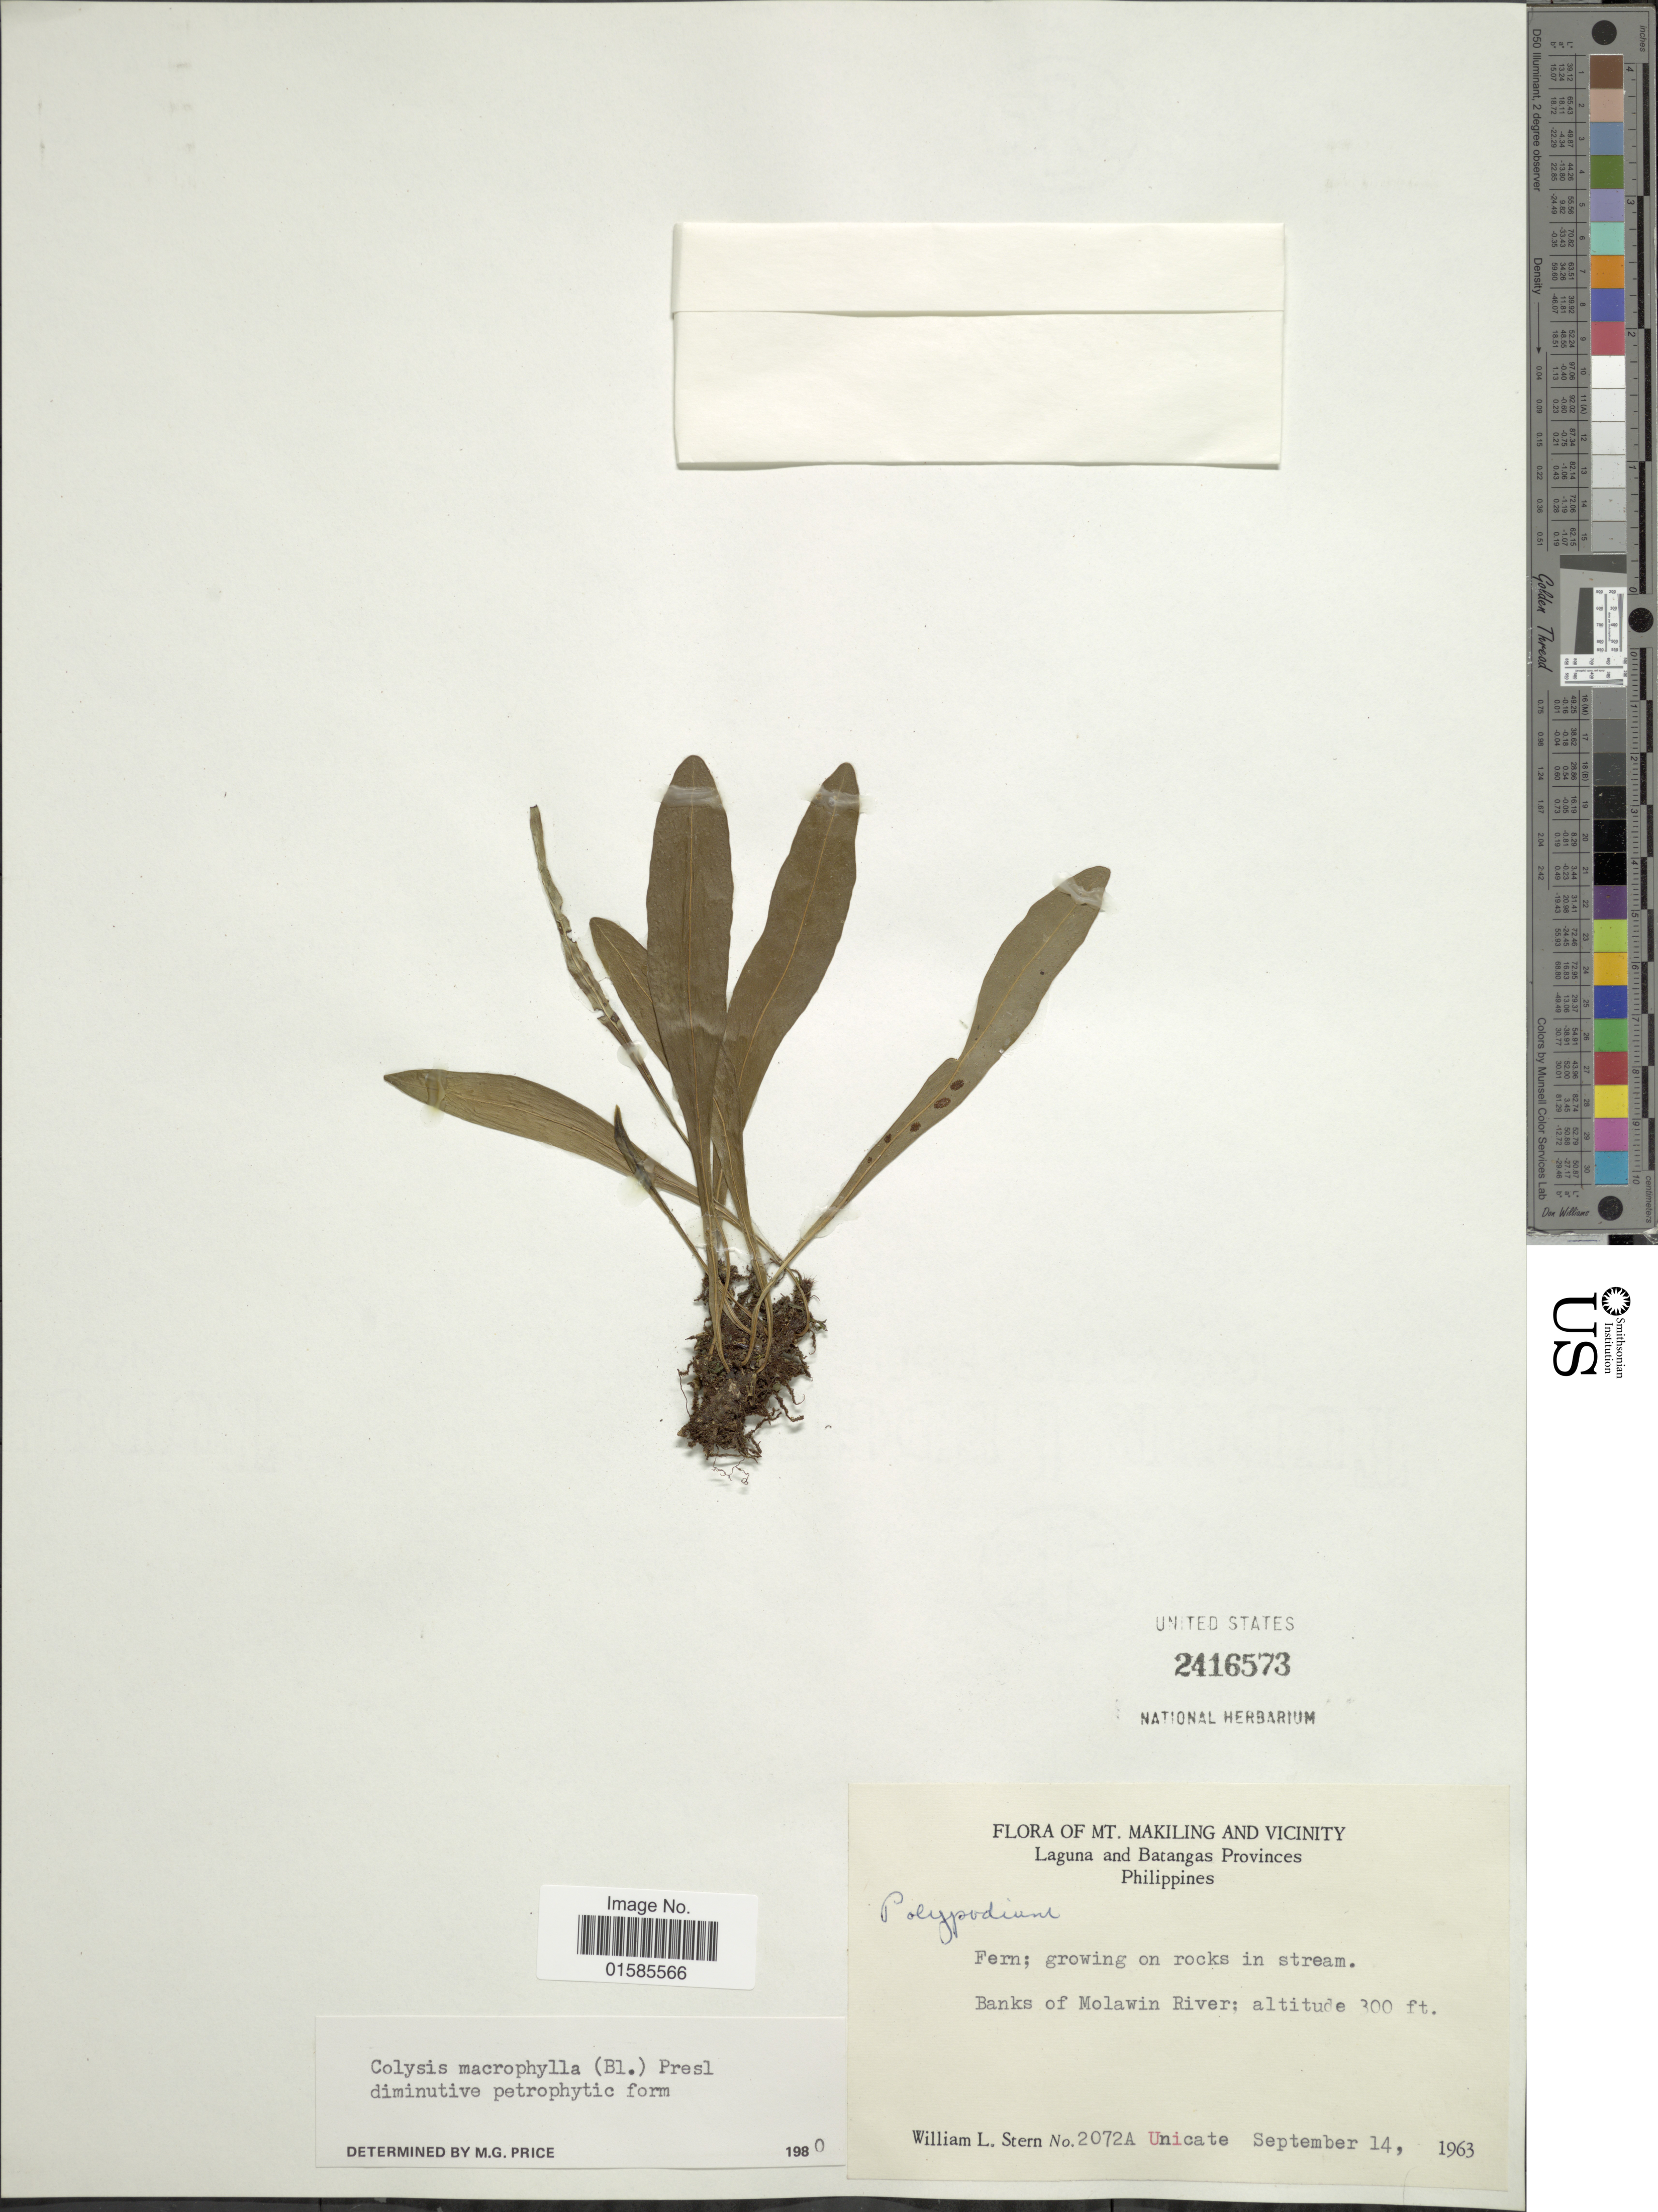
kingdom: Plantae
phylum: Tracheophyta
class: Polypodiopsida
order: Polypodiales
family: Polypodiaceae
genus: Leptochilus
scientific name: Leptochilus macrophyllus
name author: (Blume) Noot.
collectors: W. L. Stern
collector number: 2072A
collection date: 1963-09-14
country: Philippines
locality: Laguna and Barangas Provinces, Philippes, Banks of Molawin River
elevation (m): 91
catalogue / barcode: US 2416573